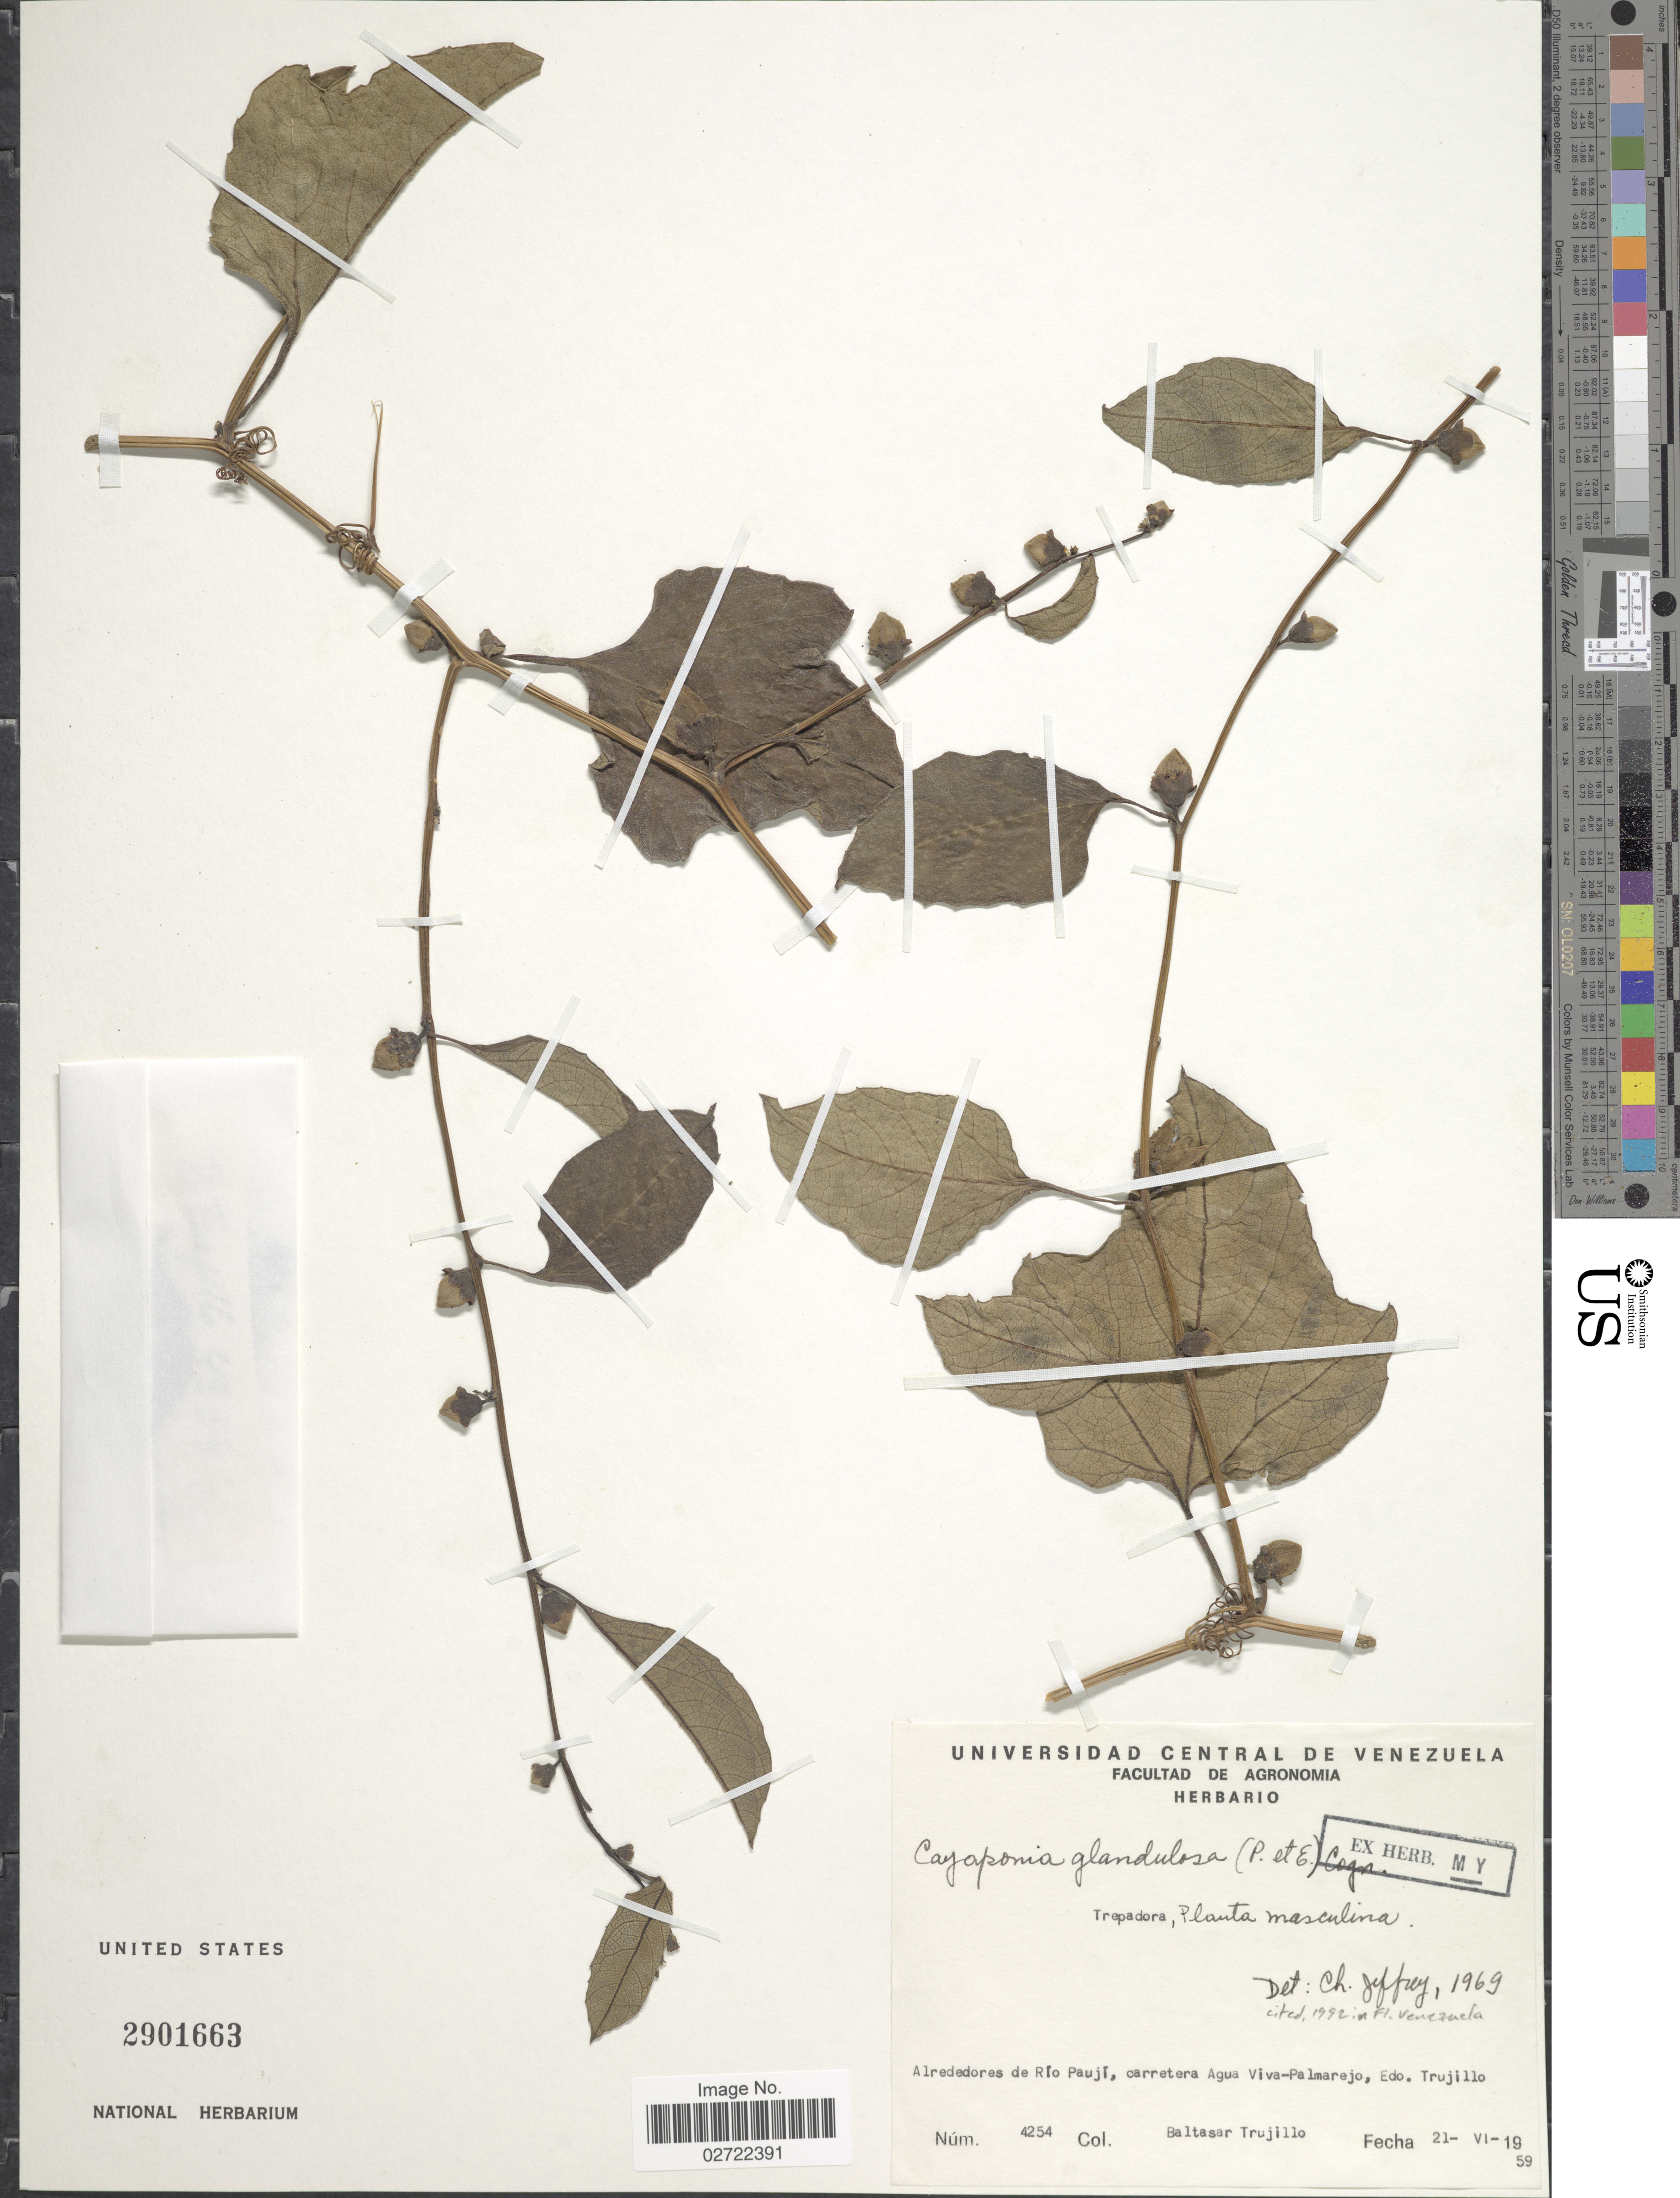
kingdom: Plantae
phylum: Tracheophyta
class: Magnoliopsida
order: Cucurbitales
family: Cucurbitaceae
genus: Cayaponia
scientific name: Cayaponia glandulosa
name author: (Poepp. & Endl.) Cogn.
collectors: B. Trujillo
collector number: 4254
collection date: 1959-06-21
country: Venezuela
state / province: Trujillo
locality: Alrededores de Rio Pauji, carretera Agua Viva-Palmarejo.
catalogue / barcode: US 2901663